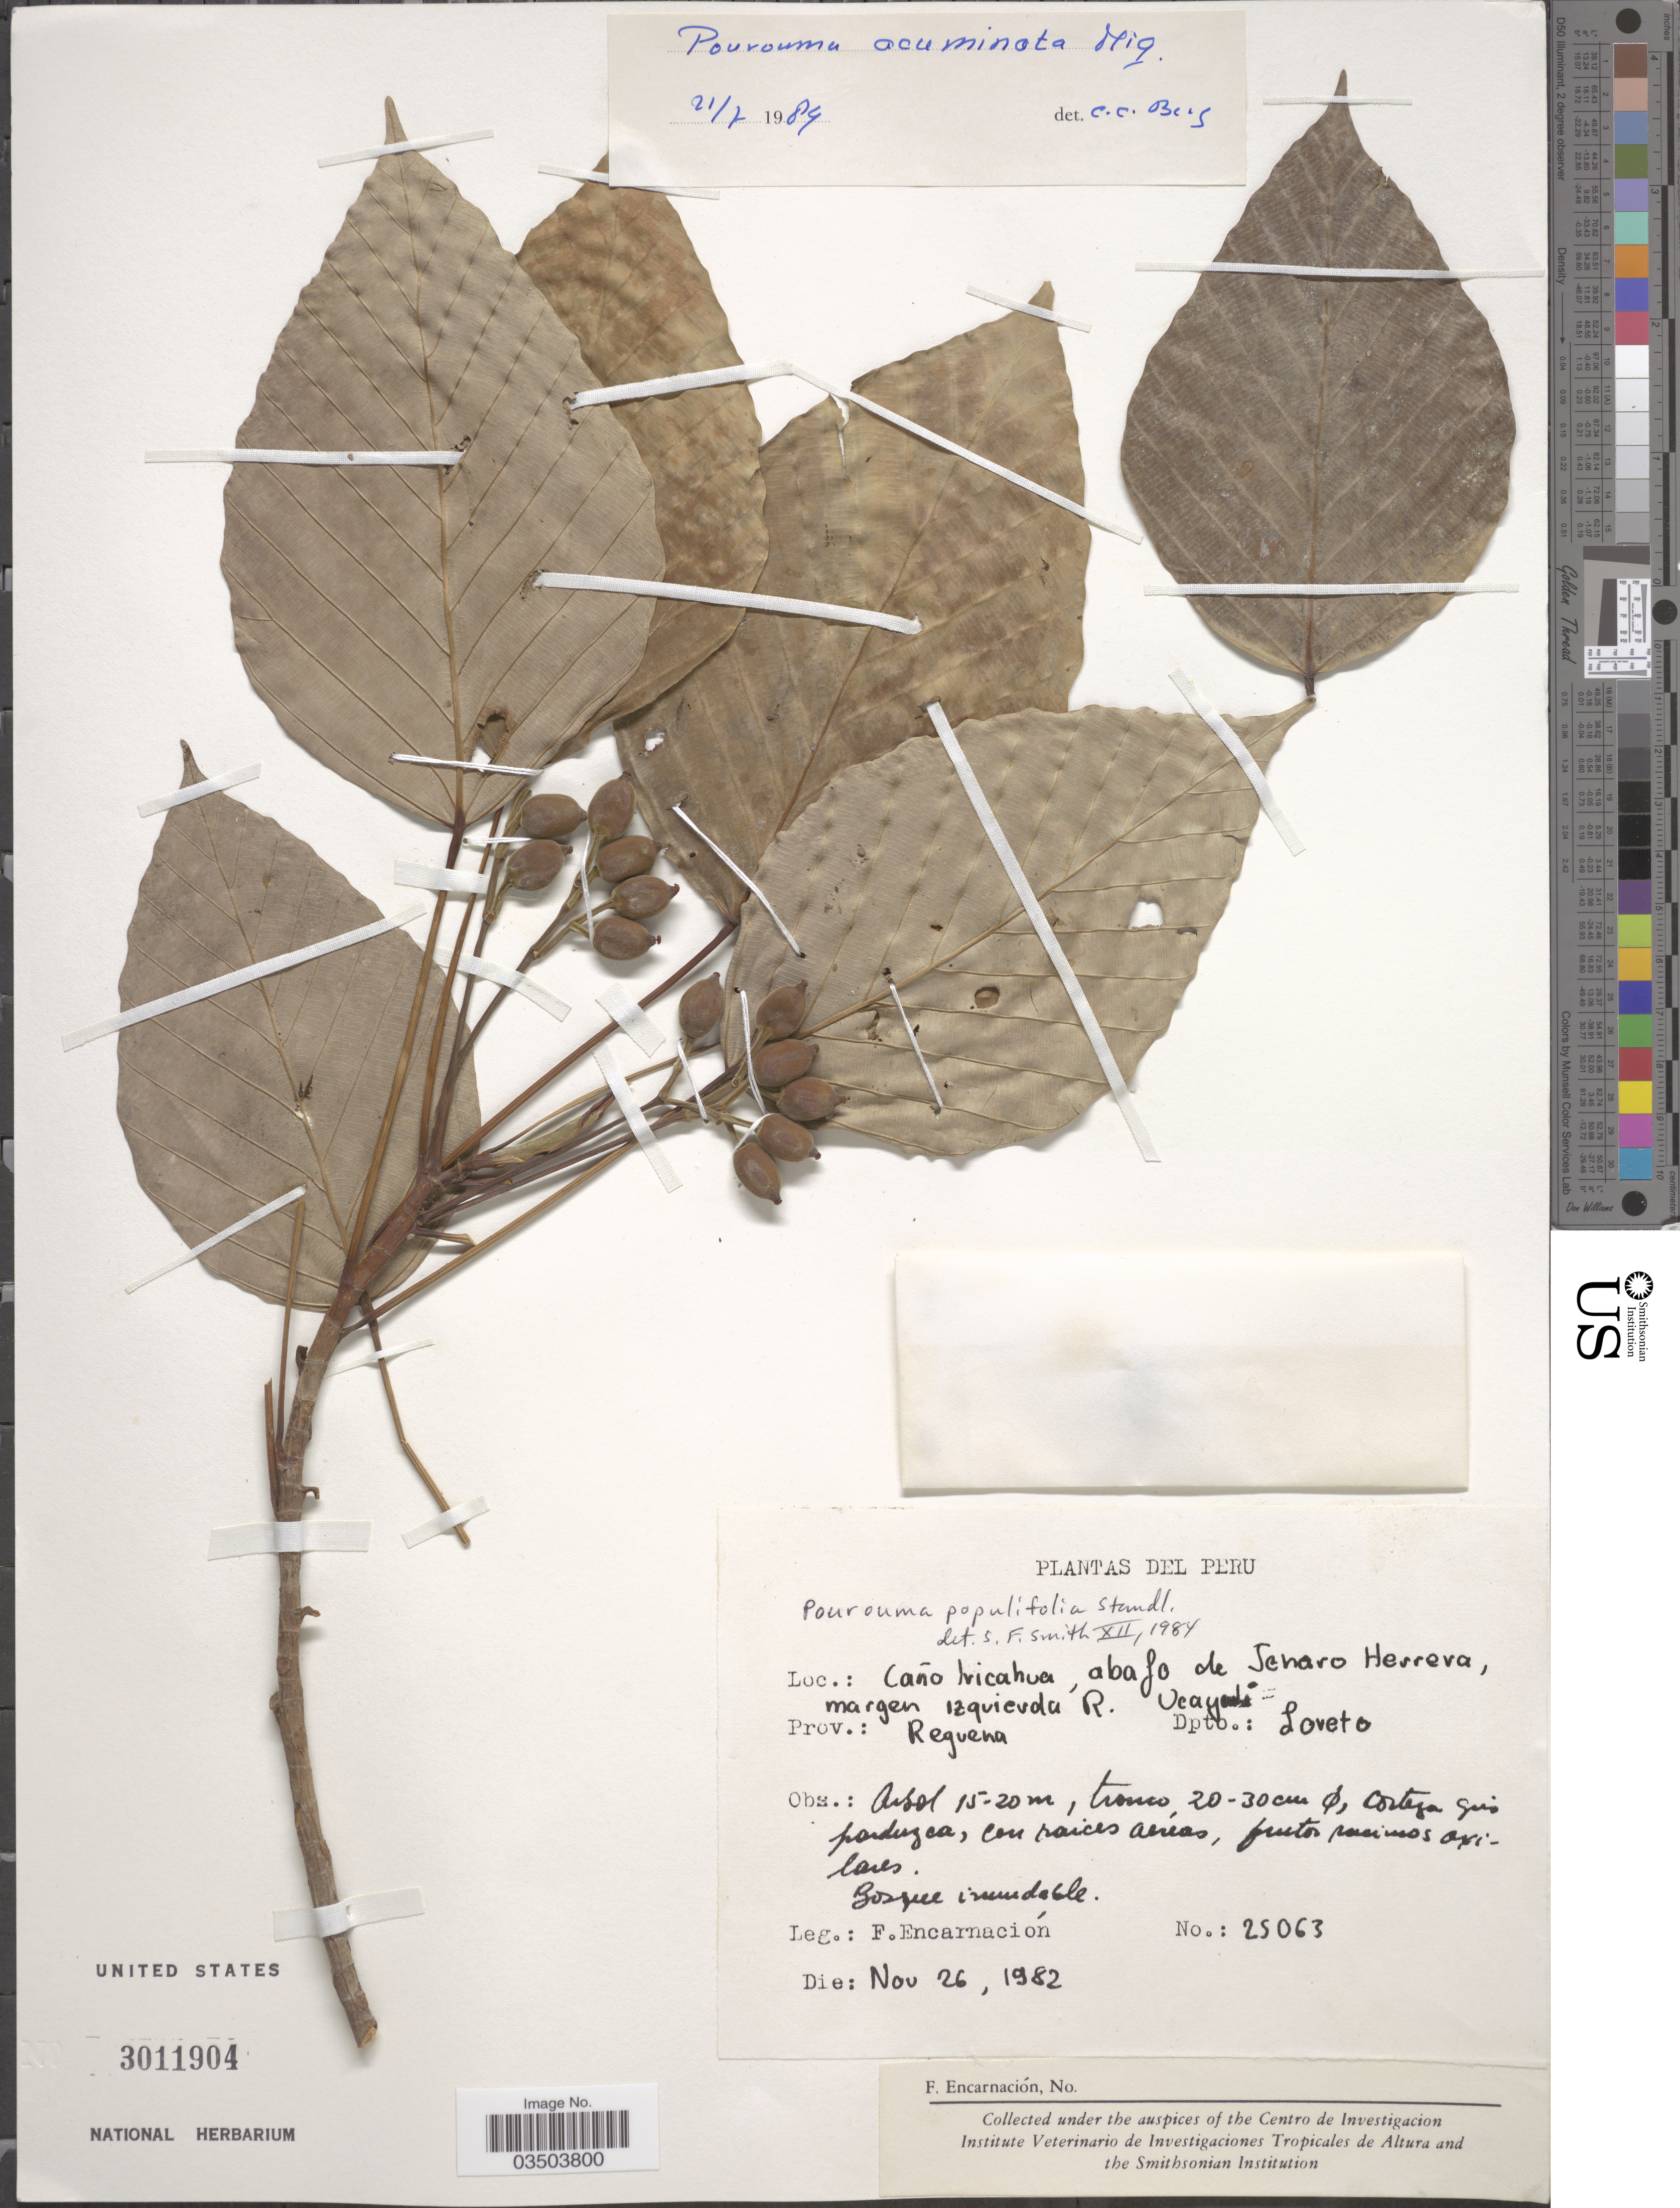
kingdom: Plantae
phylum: Tracheophyta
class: Magnoliopsida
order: Rosales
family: Urticaceae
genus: Pourouma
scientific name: Pourouma acuminata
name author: Mart. ex Miq.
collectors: F. Encarnación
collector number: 25063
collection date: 1982-11-26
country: Peru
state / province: Loreto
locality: Caño Iricahua, abajo de Jenaro Herrera, margen Izquierda R. Ucayali. Prov.: Reguena, Dpto.: Loreto.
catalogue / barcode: US 3011904